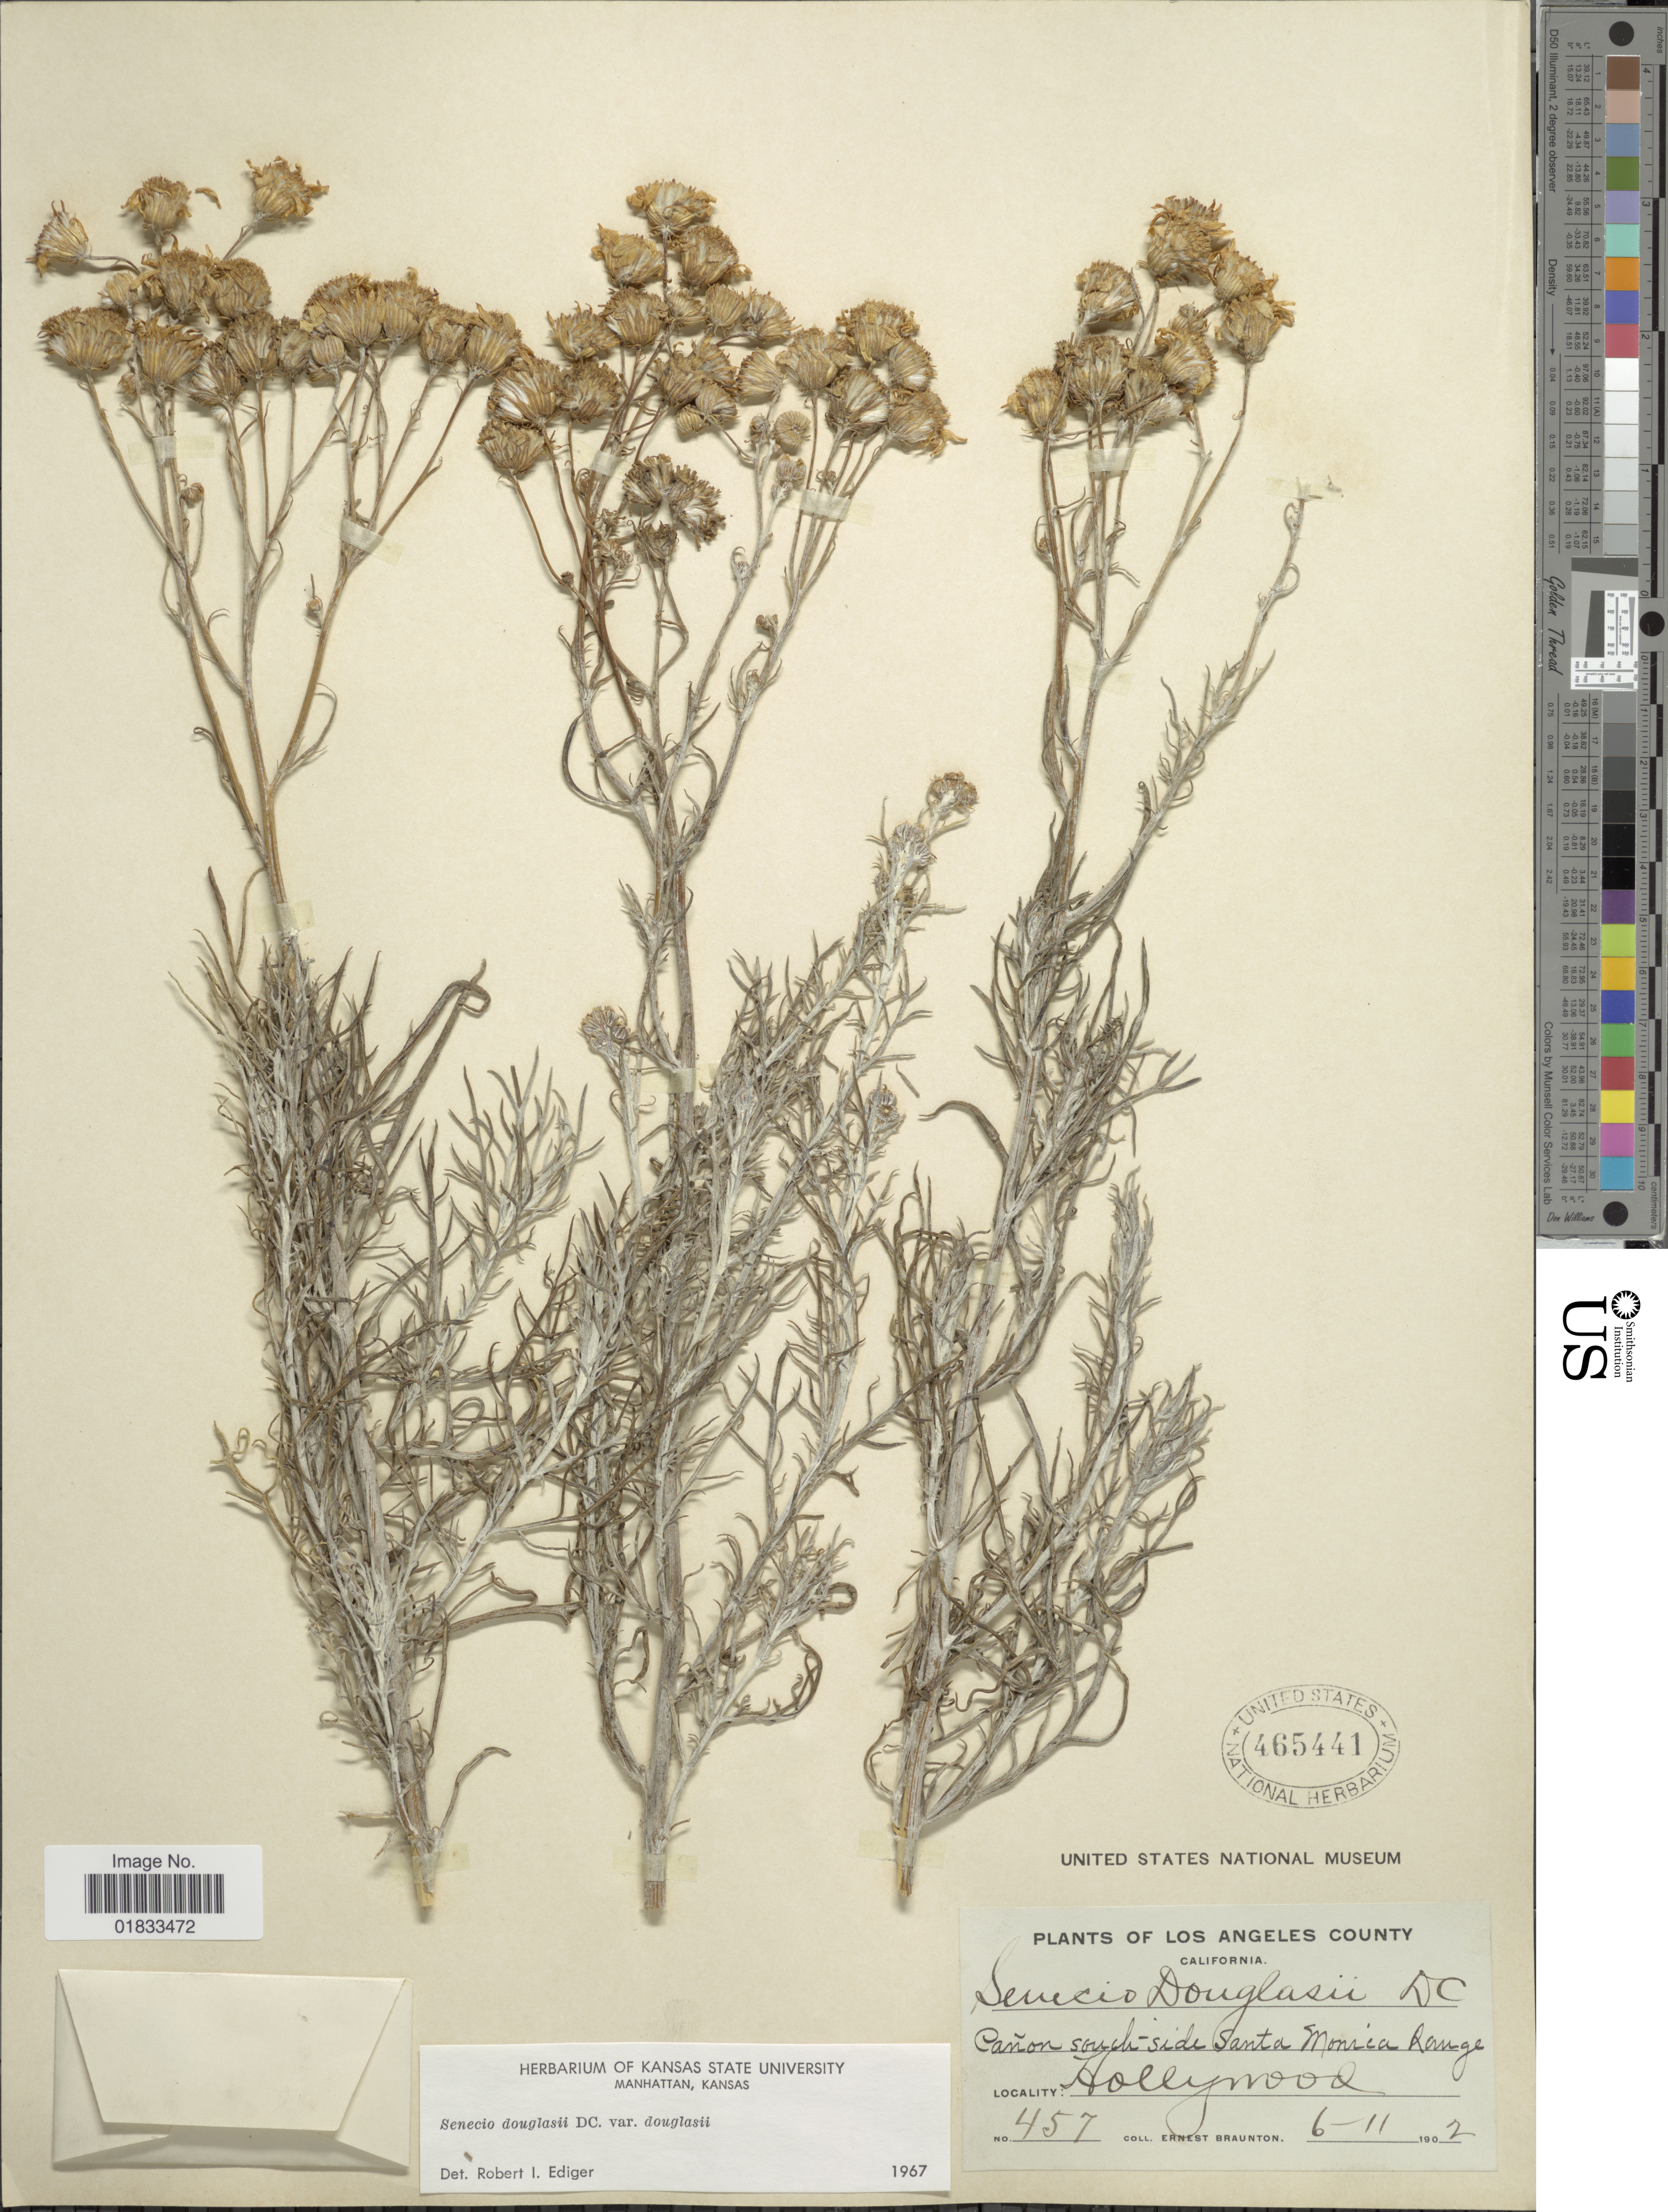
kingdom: Plantae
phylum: Tracheophyta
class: Magnoliopsida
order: Asterales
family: Asteraceae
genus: Senecio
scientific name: Senecio flaccidus var. douglasii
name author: (DC.) B.L. Turner & T.M. Barkley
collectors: E. Braunton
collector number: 457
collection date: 1902-06-11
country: United States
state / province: California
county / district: Los Angeles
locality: Los Angeles County, canon south side Santa Monica Range, Hollywood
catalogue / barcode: US 465441